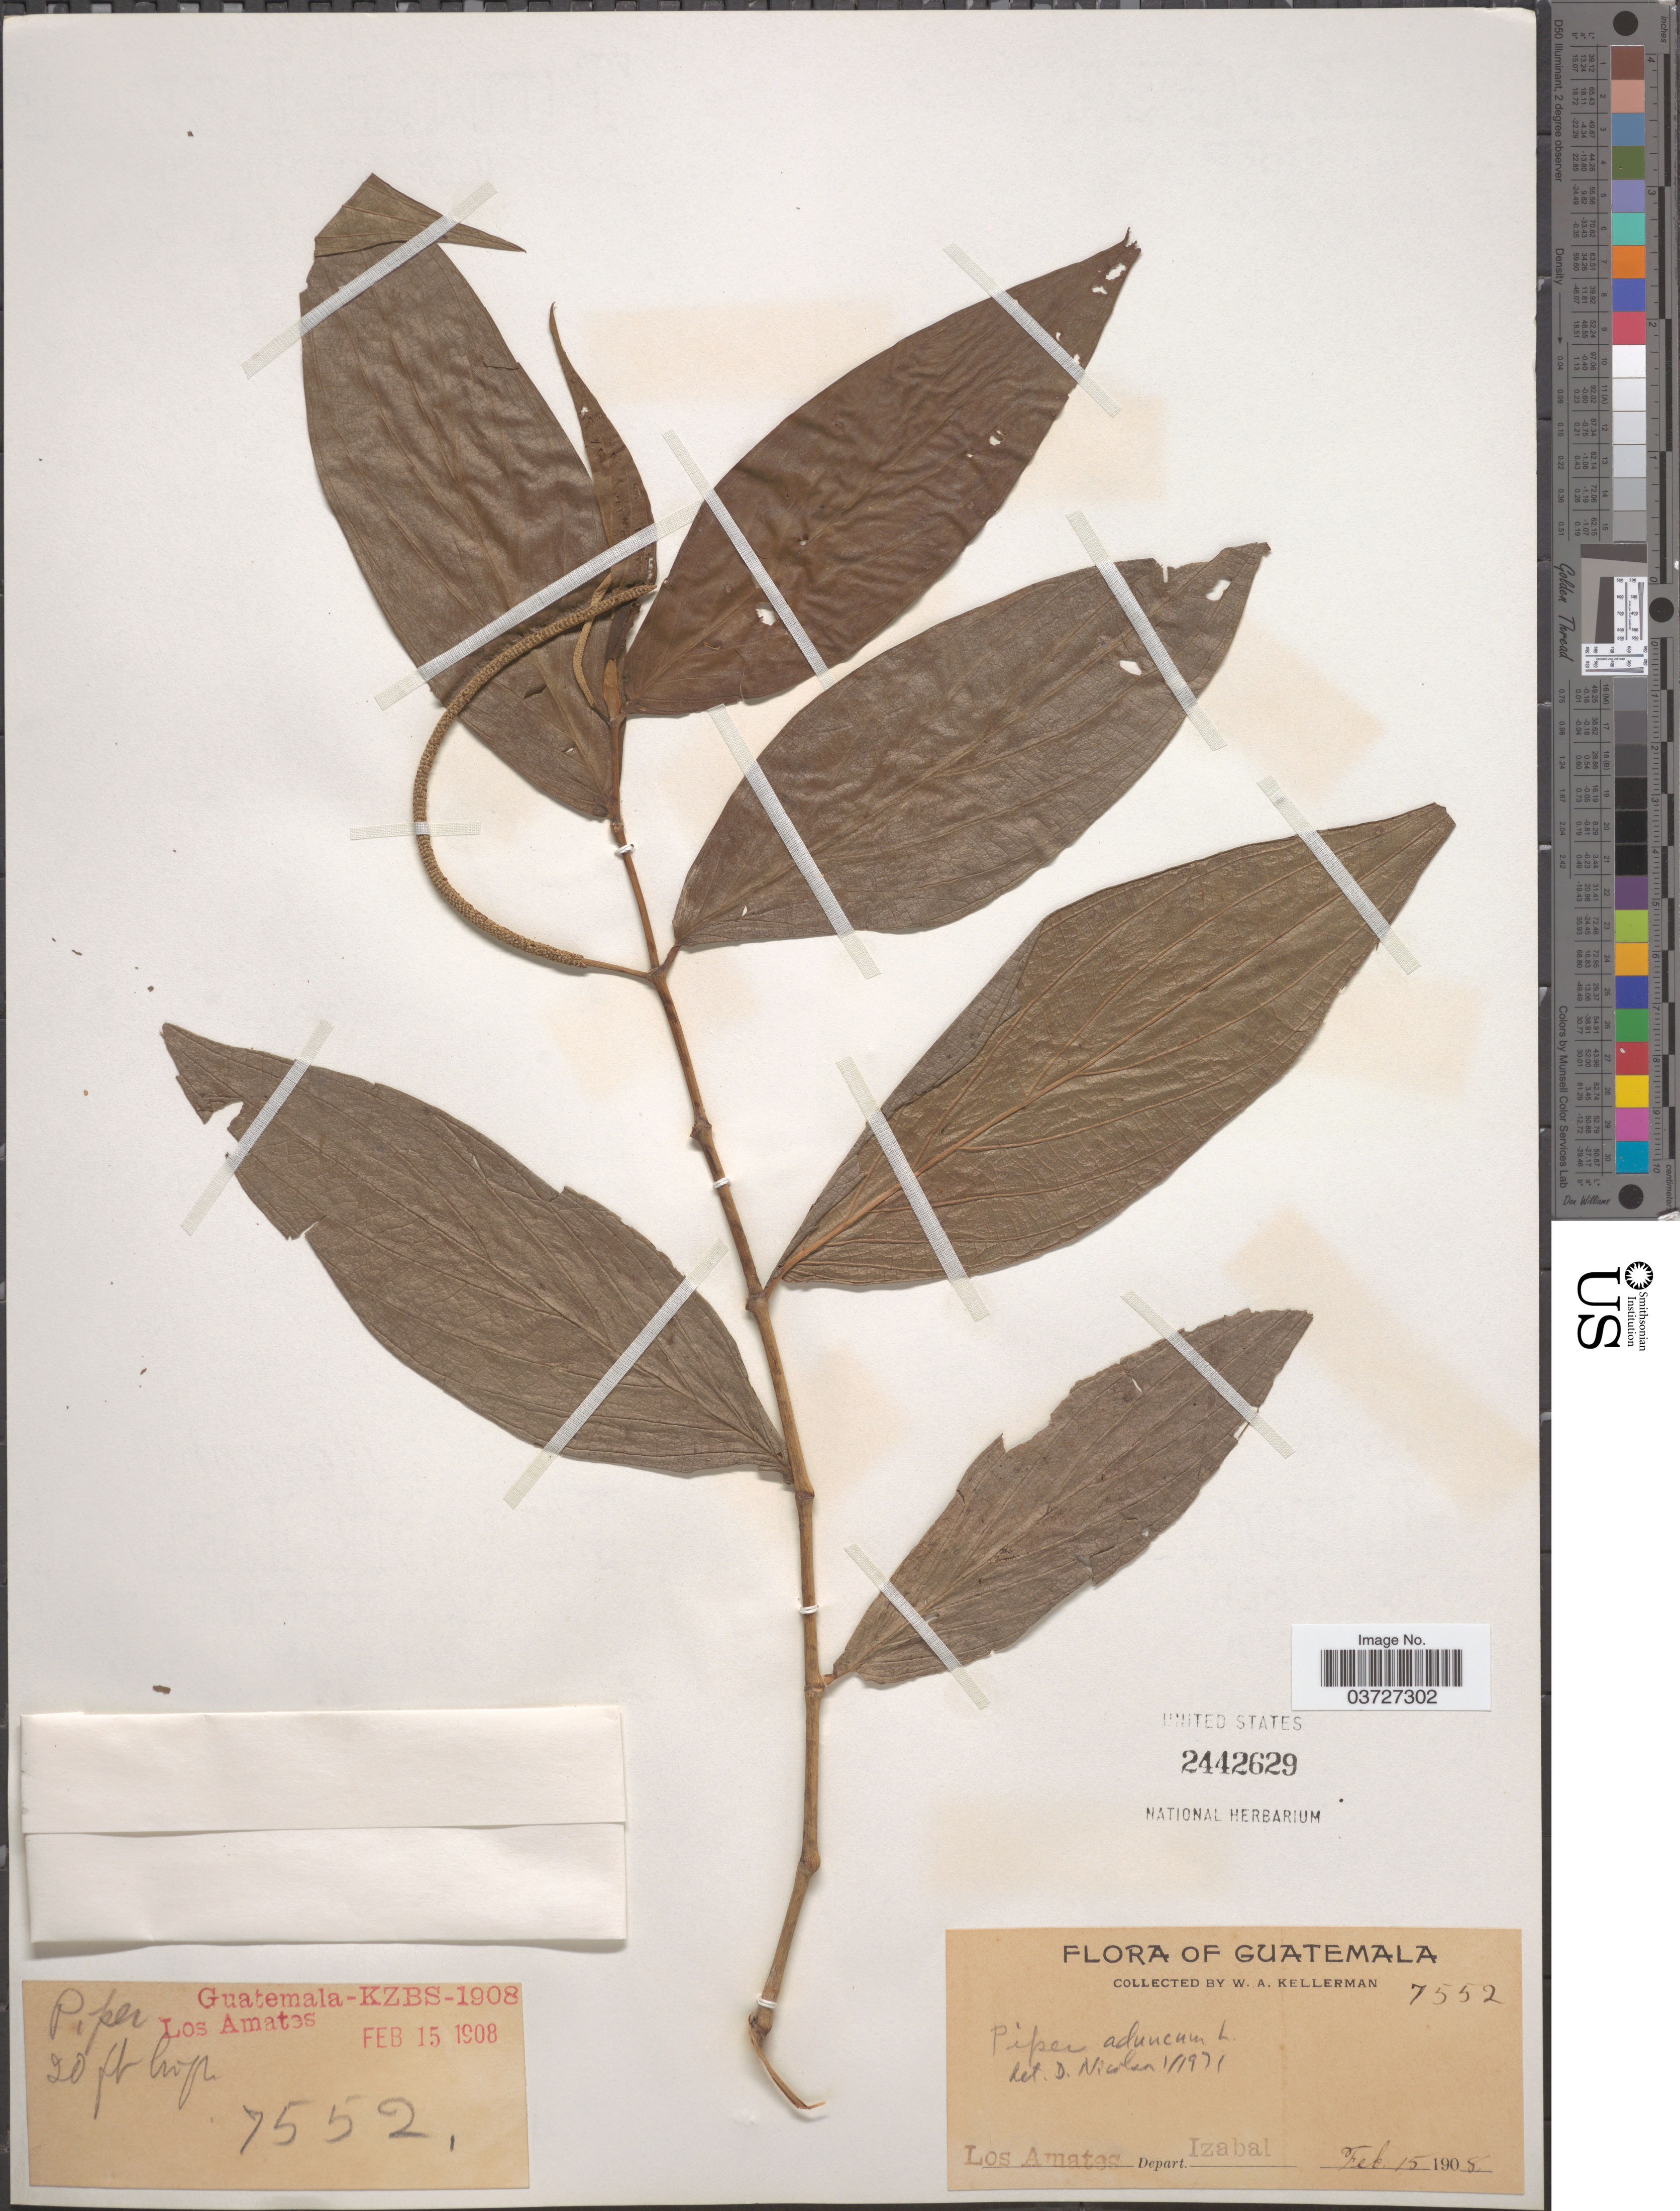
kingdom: Plantae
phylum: Tracheophyta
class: Magnoliopsida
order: Piperales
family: Piperaceae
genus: Piper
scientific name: Piper aduncum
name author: L.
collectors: W. Kellerman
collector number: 7552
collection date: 1908-02-15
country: Guatemala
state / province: Izabal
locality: Los Amates. Depart. Izabal.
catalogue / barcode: US 2442629